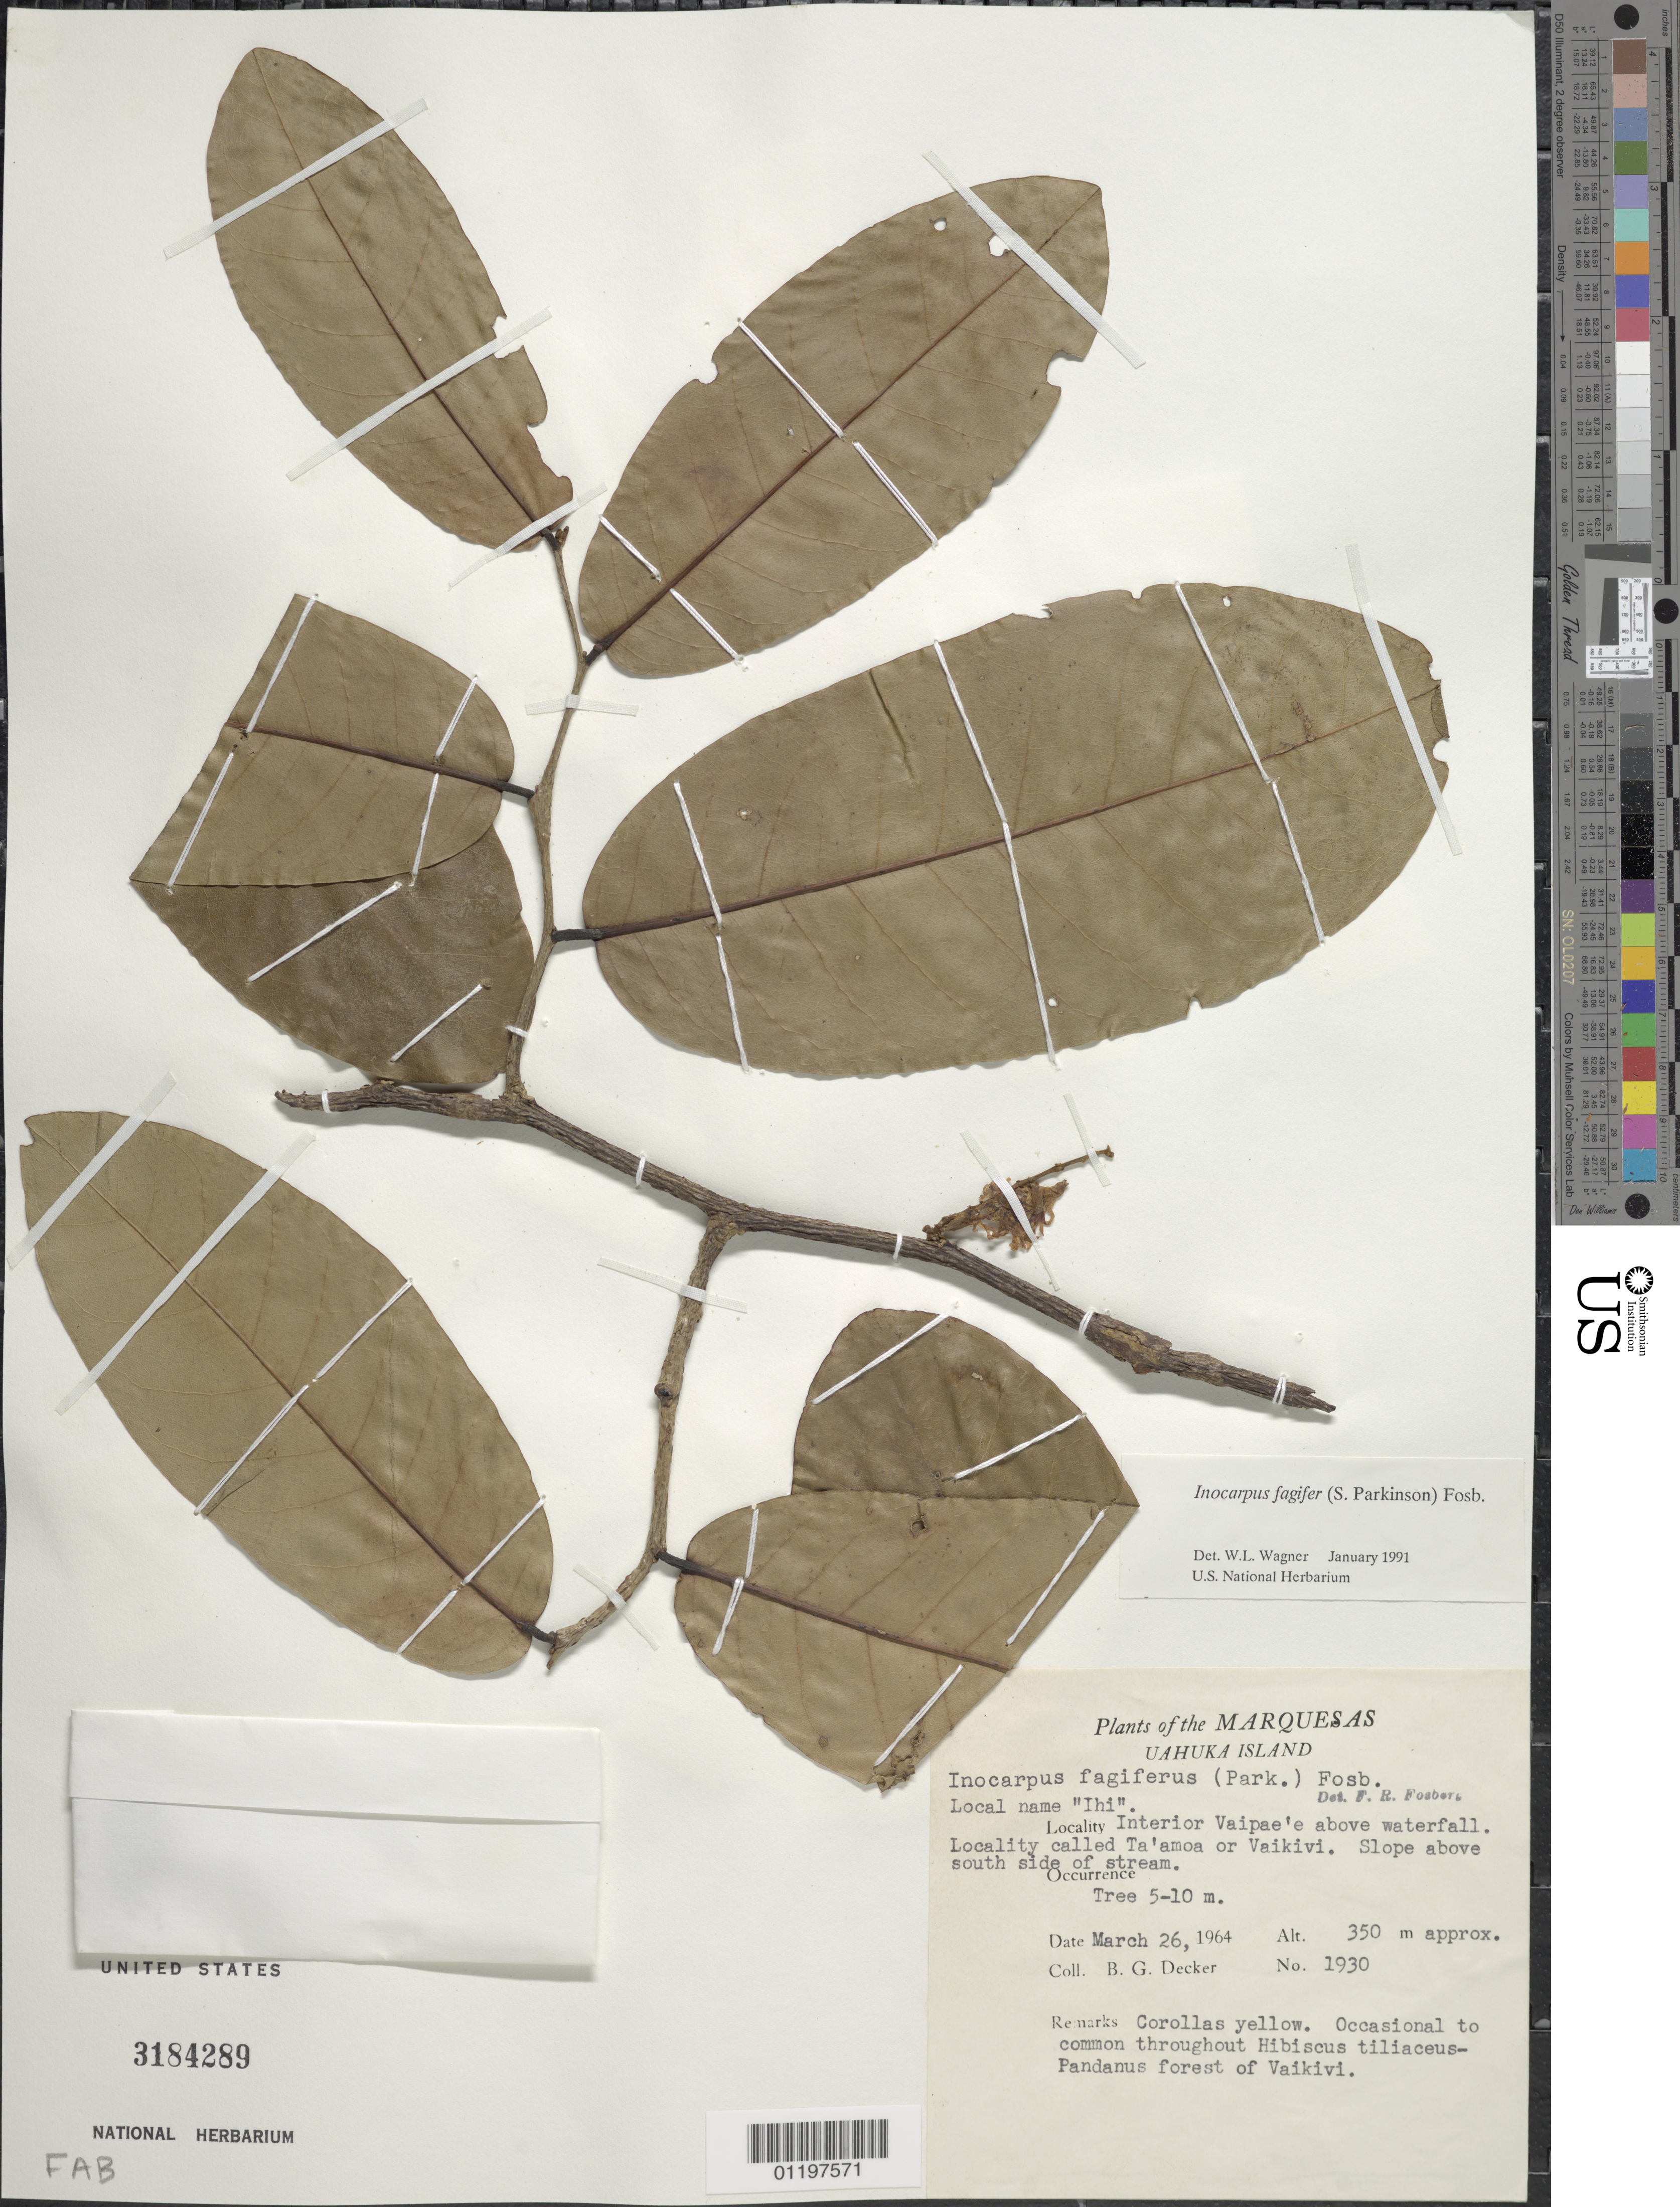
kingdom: Plantae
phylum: Tracheophyta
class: Magnoliopsida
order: Fabales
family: Fabaceae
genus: Inocarpus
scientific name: Inocarpus fagifer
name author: (Parkinson) Fosberg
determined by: Wagner, W. L., (BOT), Smithsonian Institution - National Museum of Natural History (UNITED STATES)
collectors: B. G. Decker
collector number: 1930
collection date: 1964-03-26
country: French Polynesia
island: Ua Huka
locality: interior Vaipae'e above waterfall, locality called Ta'amoa, slope above S side of stream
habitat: Occasional to common throughout Hibiscus tiliaceus-Pandanus forest of Vaikivi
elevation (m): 350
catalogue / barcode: US 3184289